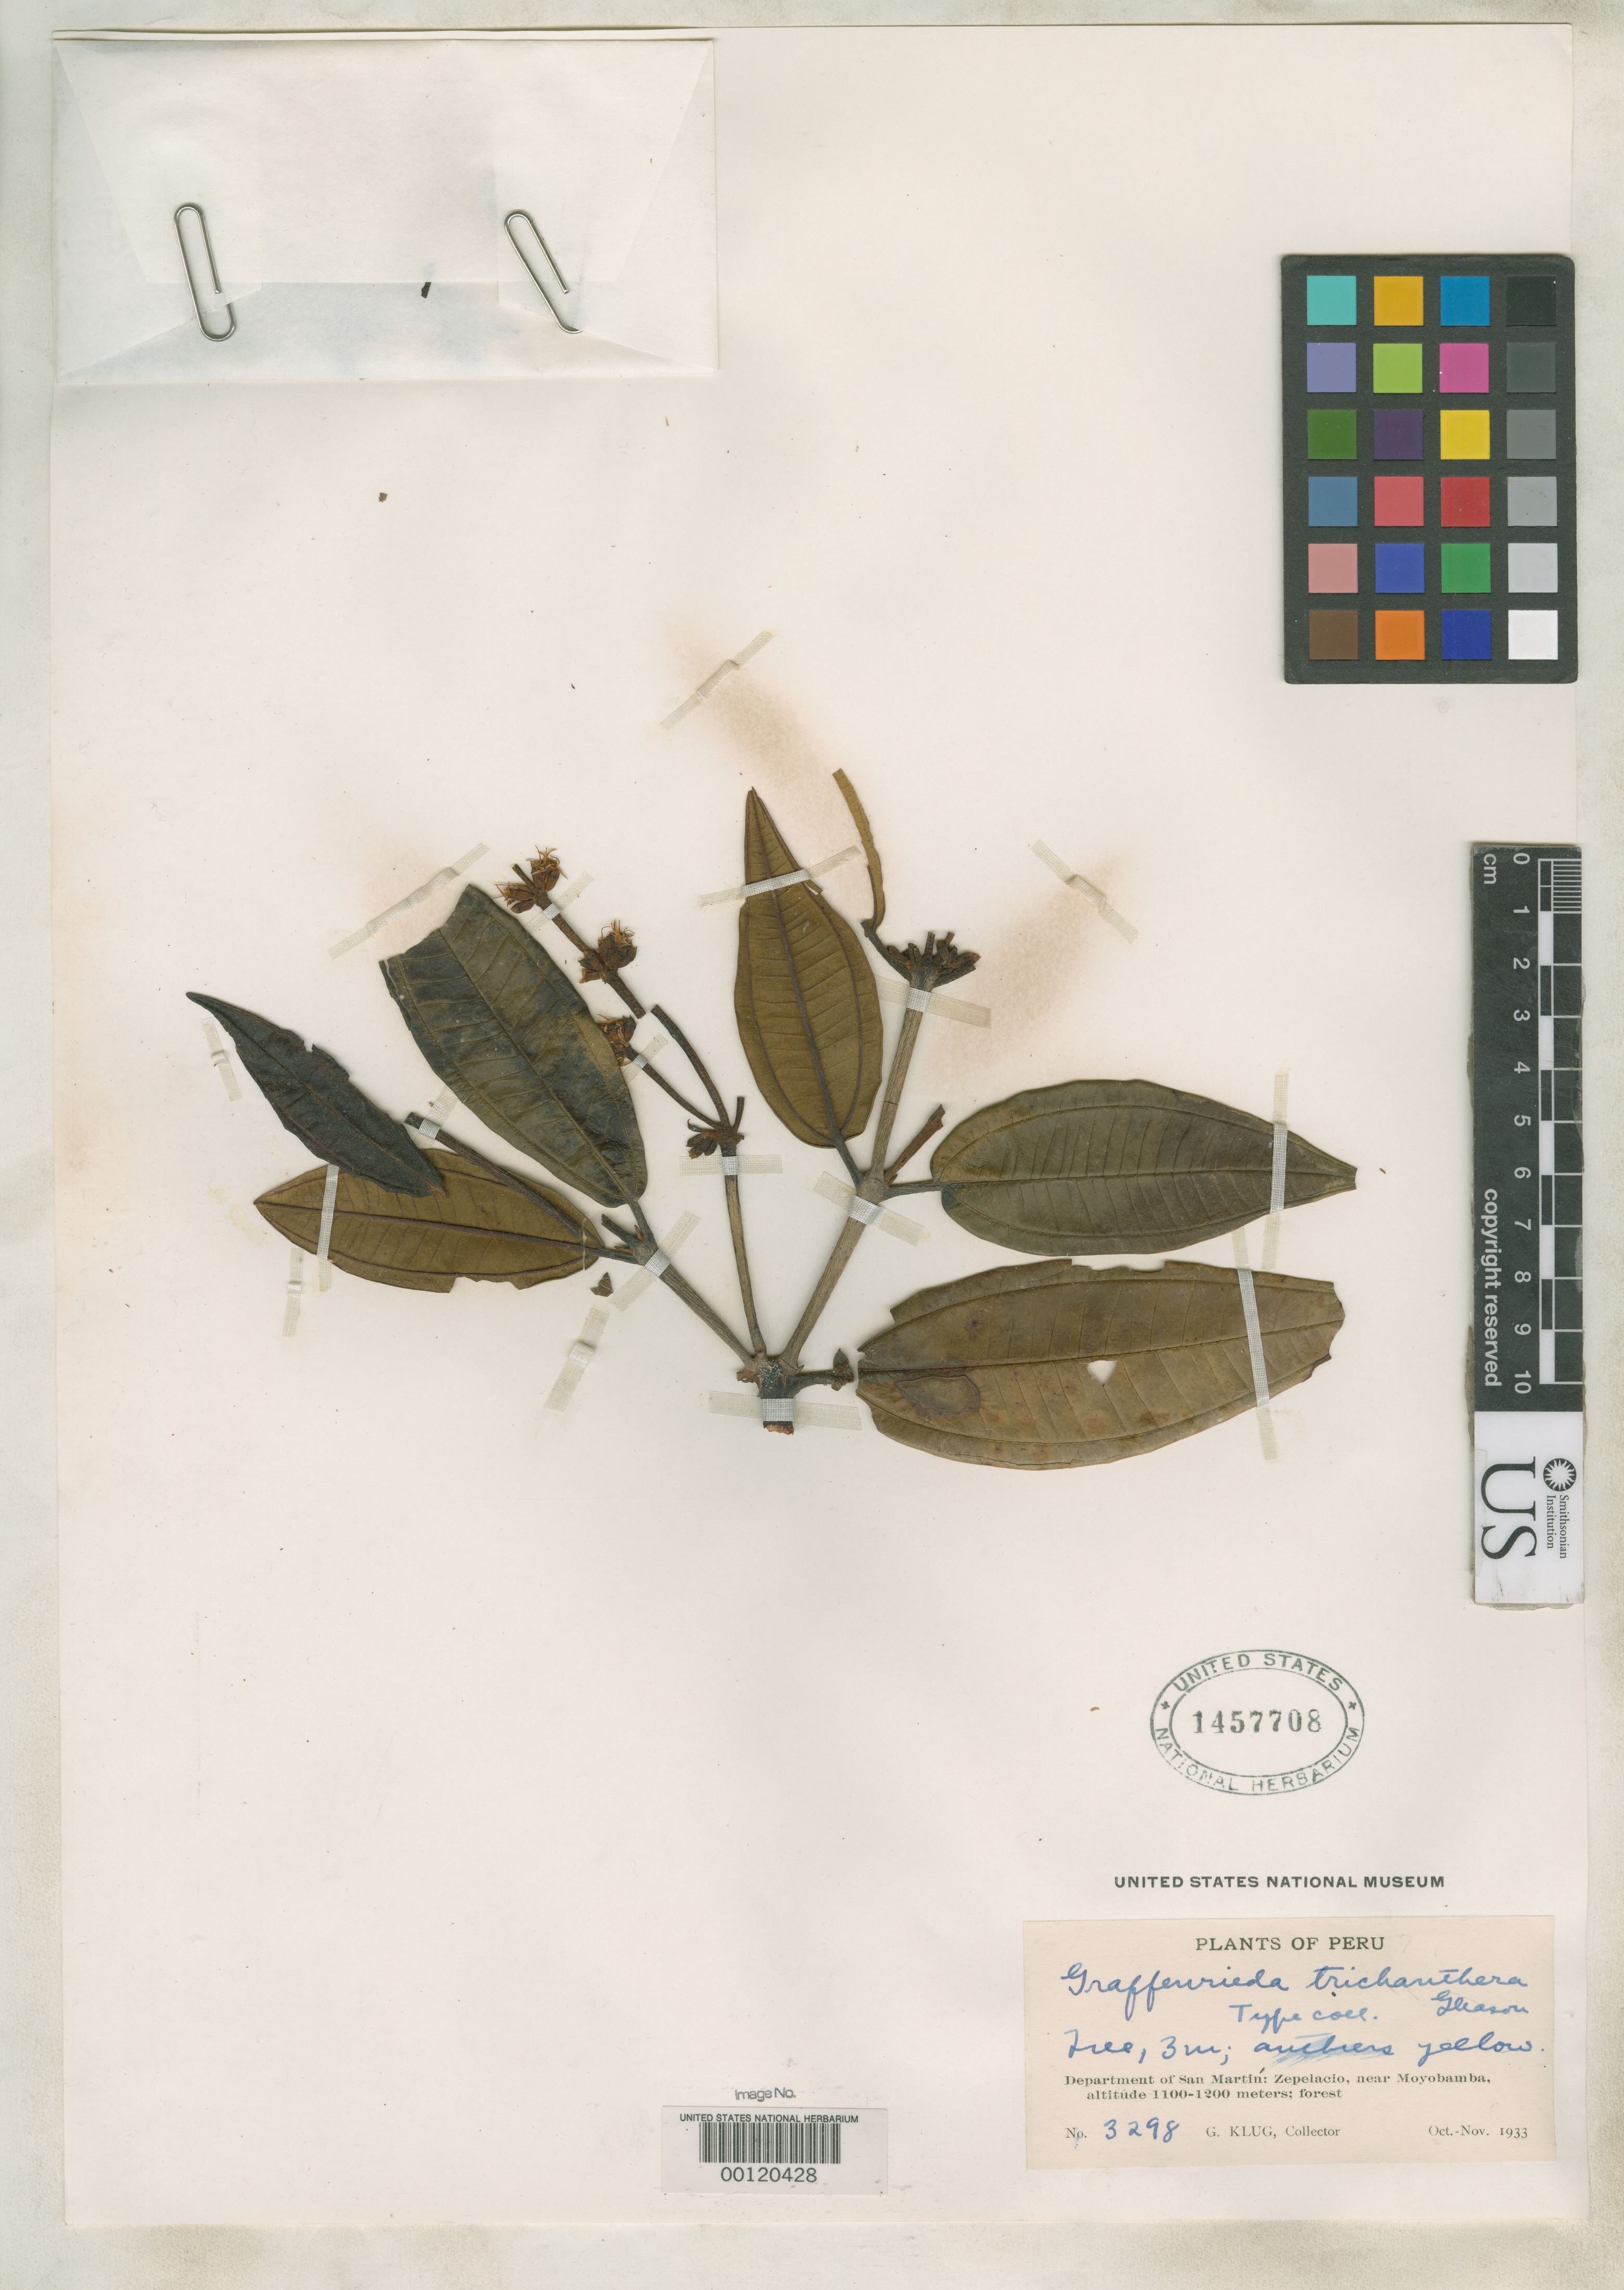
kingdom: Plantae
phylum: Tracheophyta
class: Magnoliopsida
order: Myrtales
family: Melastomataceae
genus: Graffenrieda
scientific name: Graffenrieda trichanthera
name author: Gleason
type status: Isotype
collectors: G. Klug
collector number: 3298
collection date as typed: Oct 1933 to -- Nov 1933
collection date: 1933-10/1933-11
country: Peru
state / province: San Martín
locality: Zepelacio, near Moyobamba.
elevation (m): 1100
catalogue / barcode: US 1457708